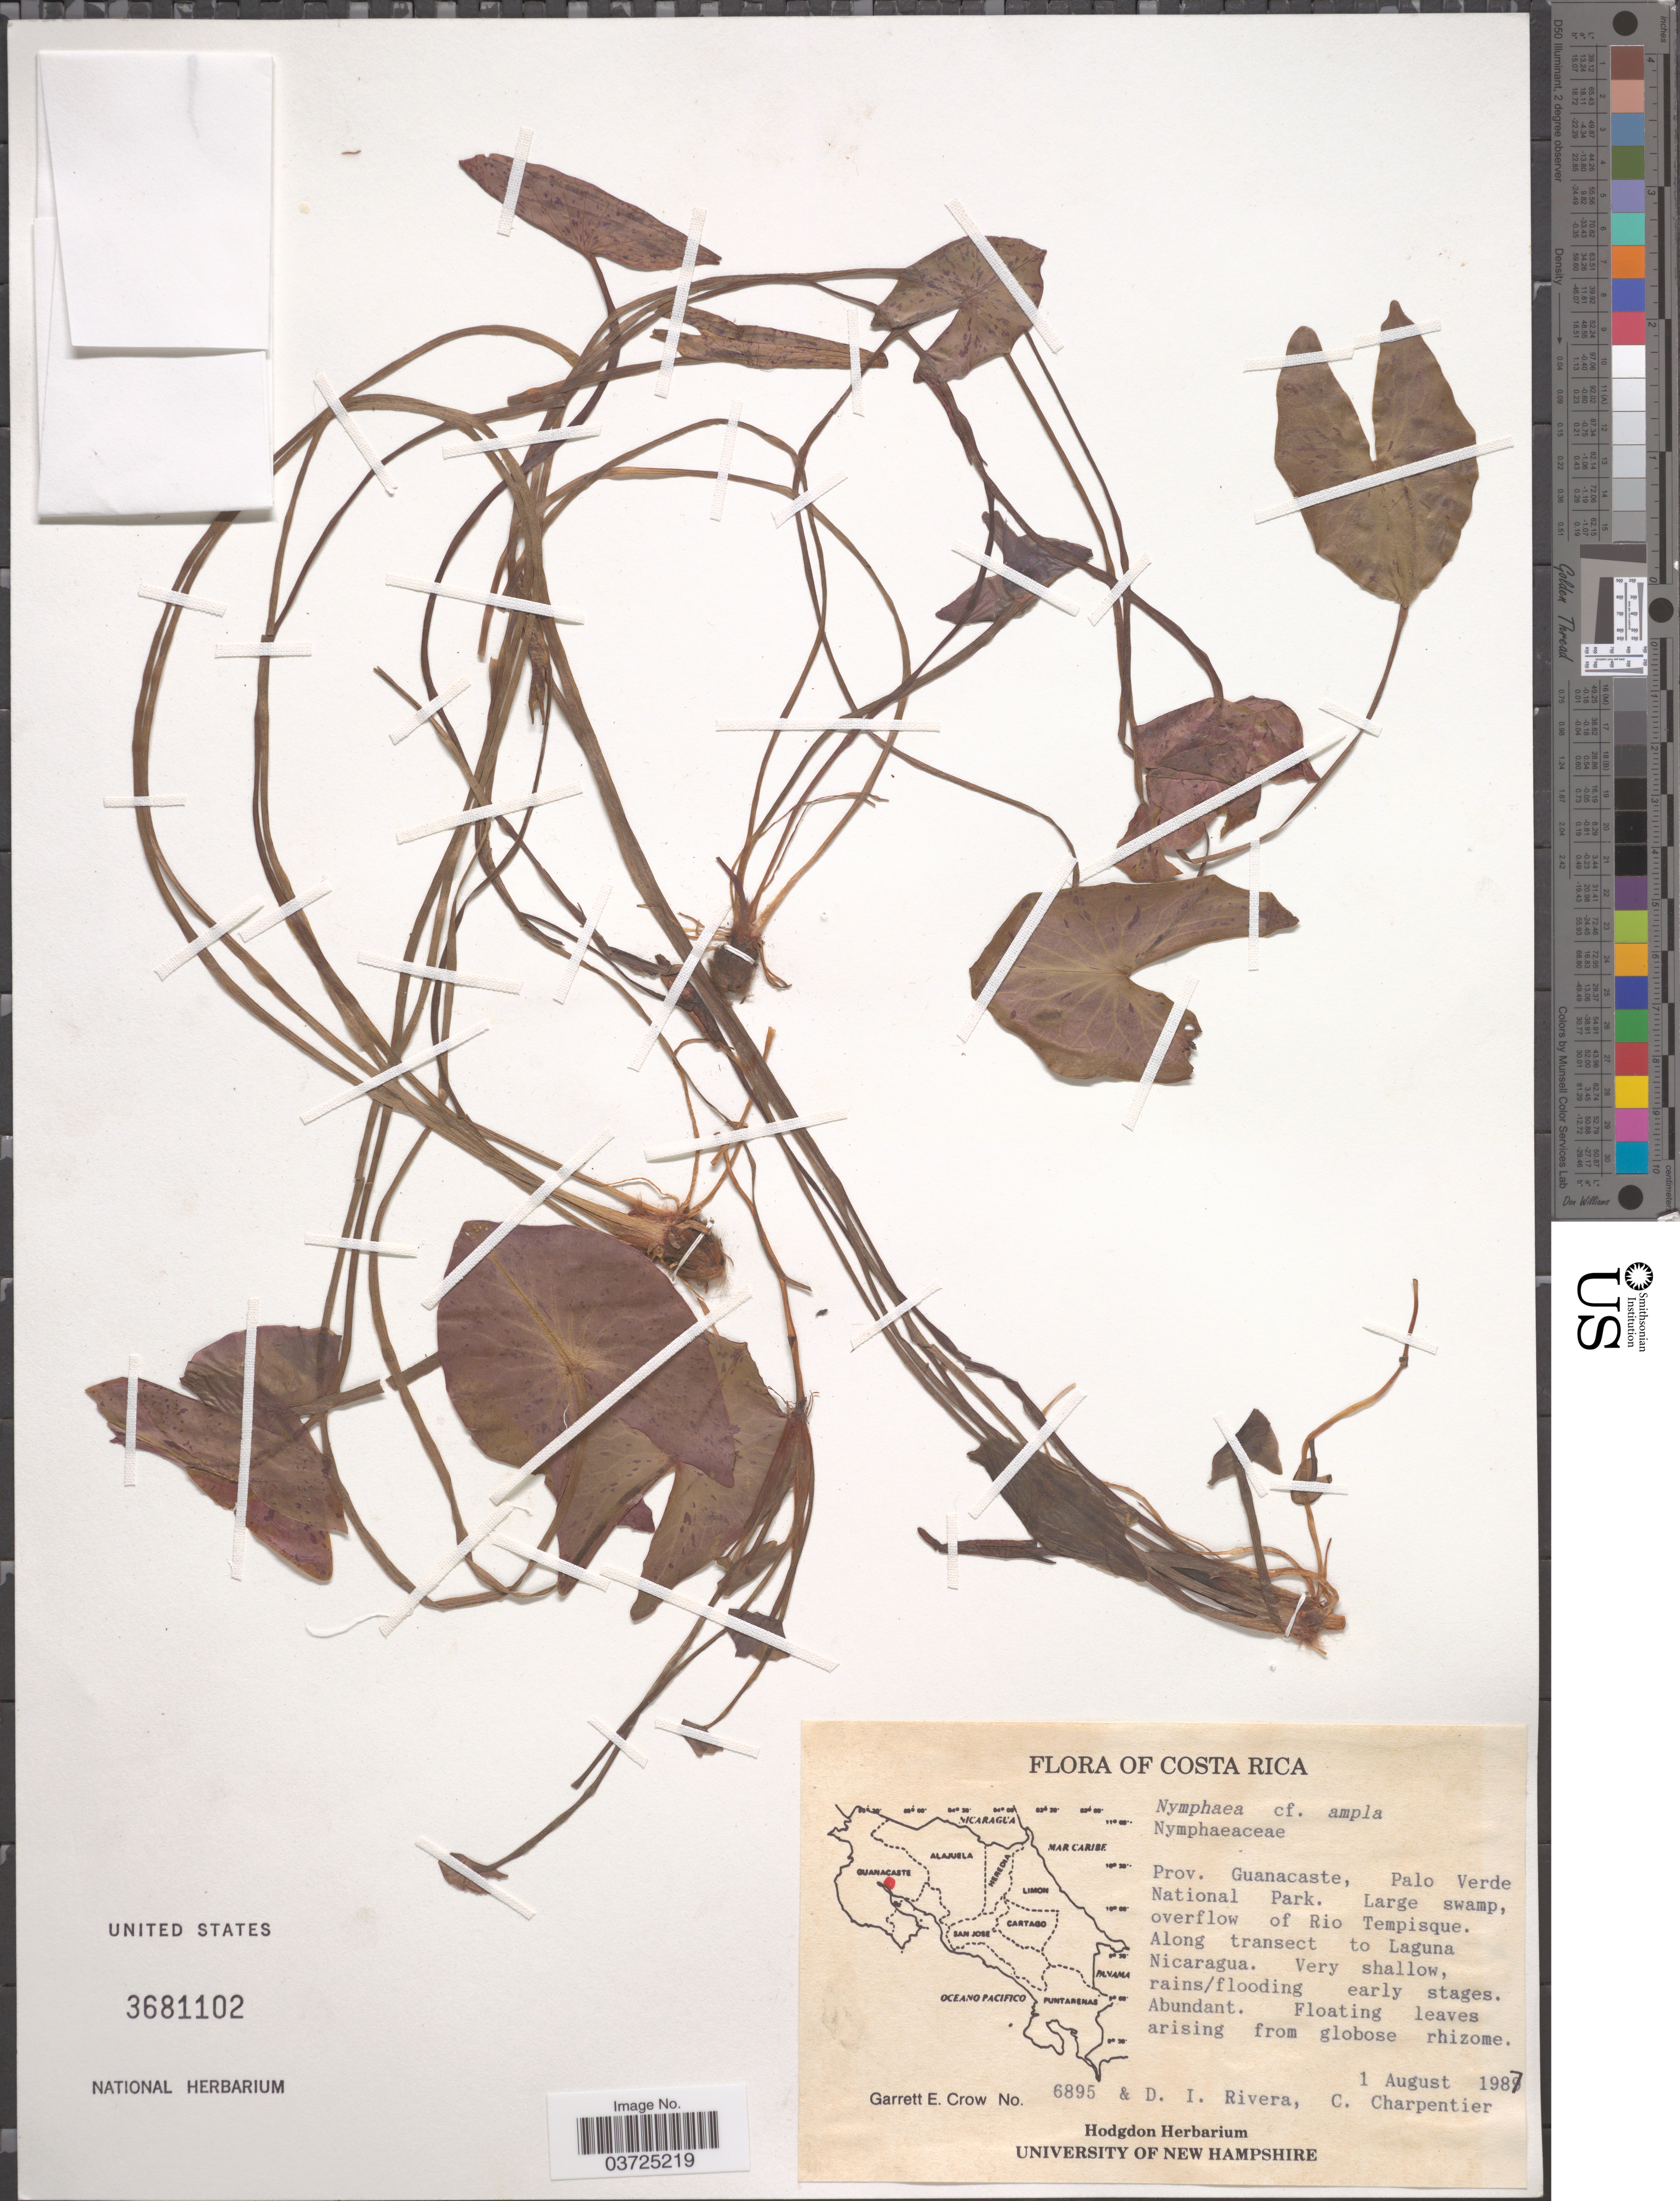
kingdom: Plantae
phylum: Tracheophyta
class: Magnoliopsida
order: Nymphaeales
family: Nymphaeaceae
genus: Nymphaea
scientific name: Nymphaea ampla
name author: (Salisb.) DC.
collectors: G. E. Crow, D. Rivera & C. Charpentier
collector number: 6895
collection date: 1987-08-01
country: Costa Rica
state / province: Guanacaste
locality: Palo Verde National Park. Large swamp, overflow of Rio Tempisque. Along transect to Laguna Nicaragua.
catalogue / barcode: US 3681102